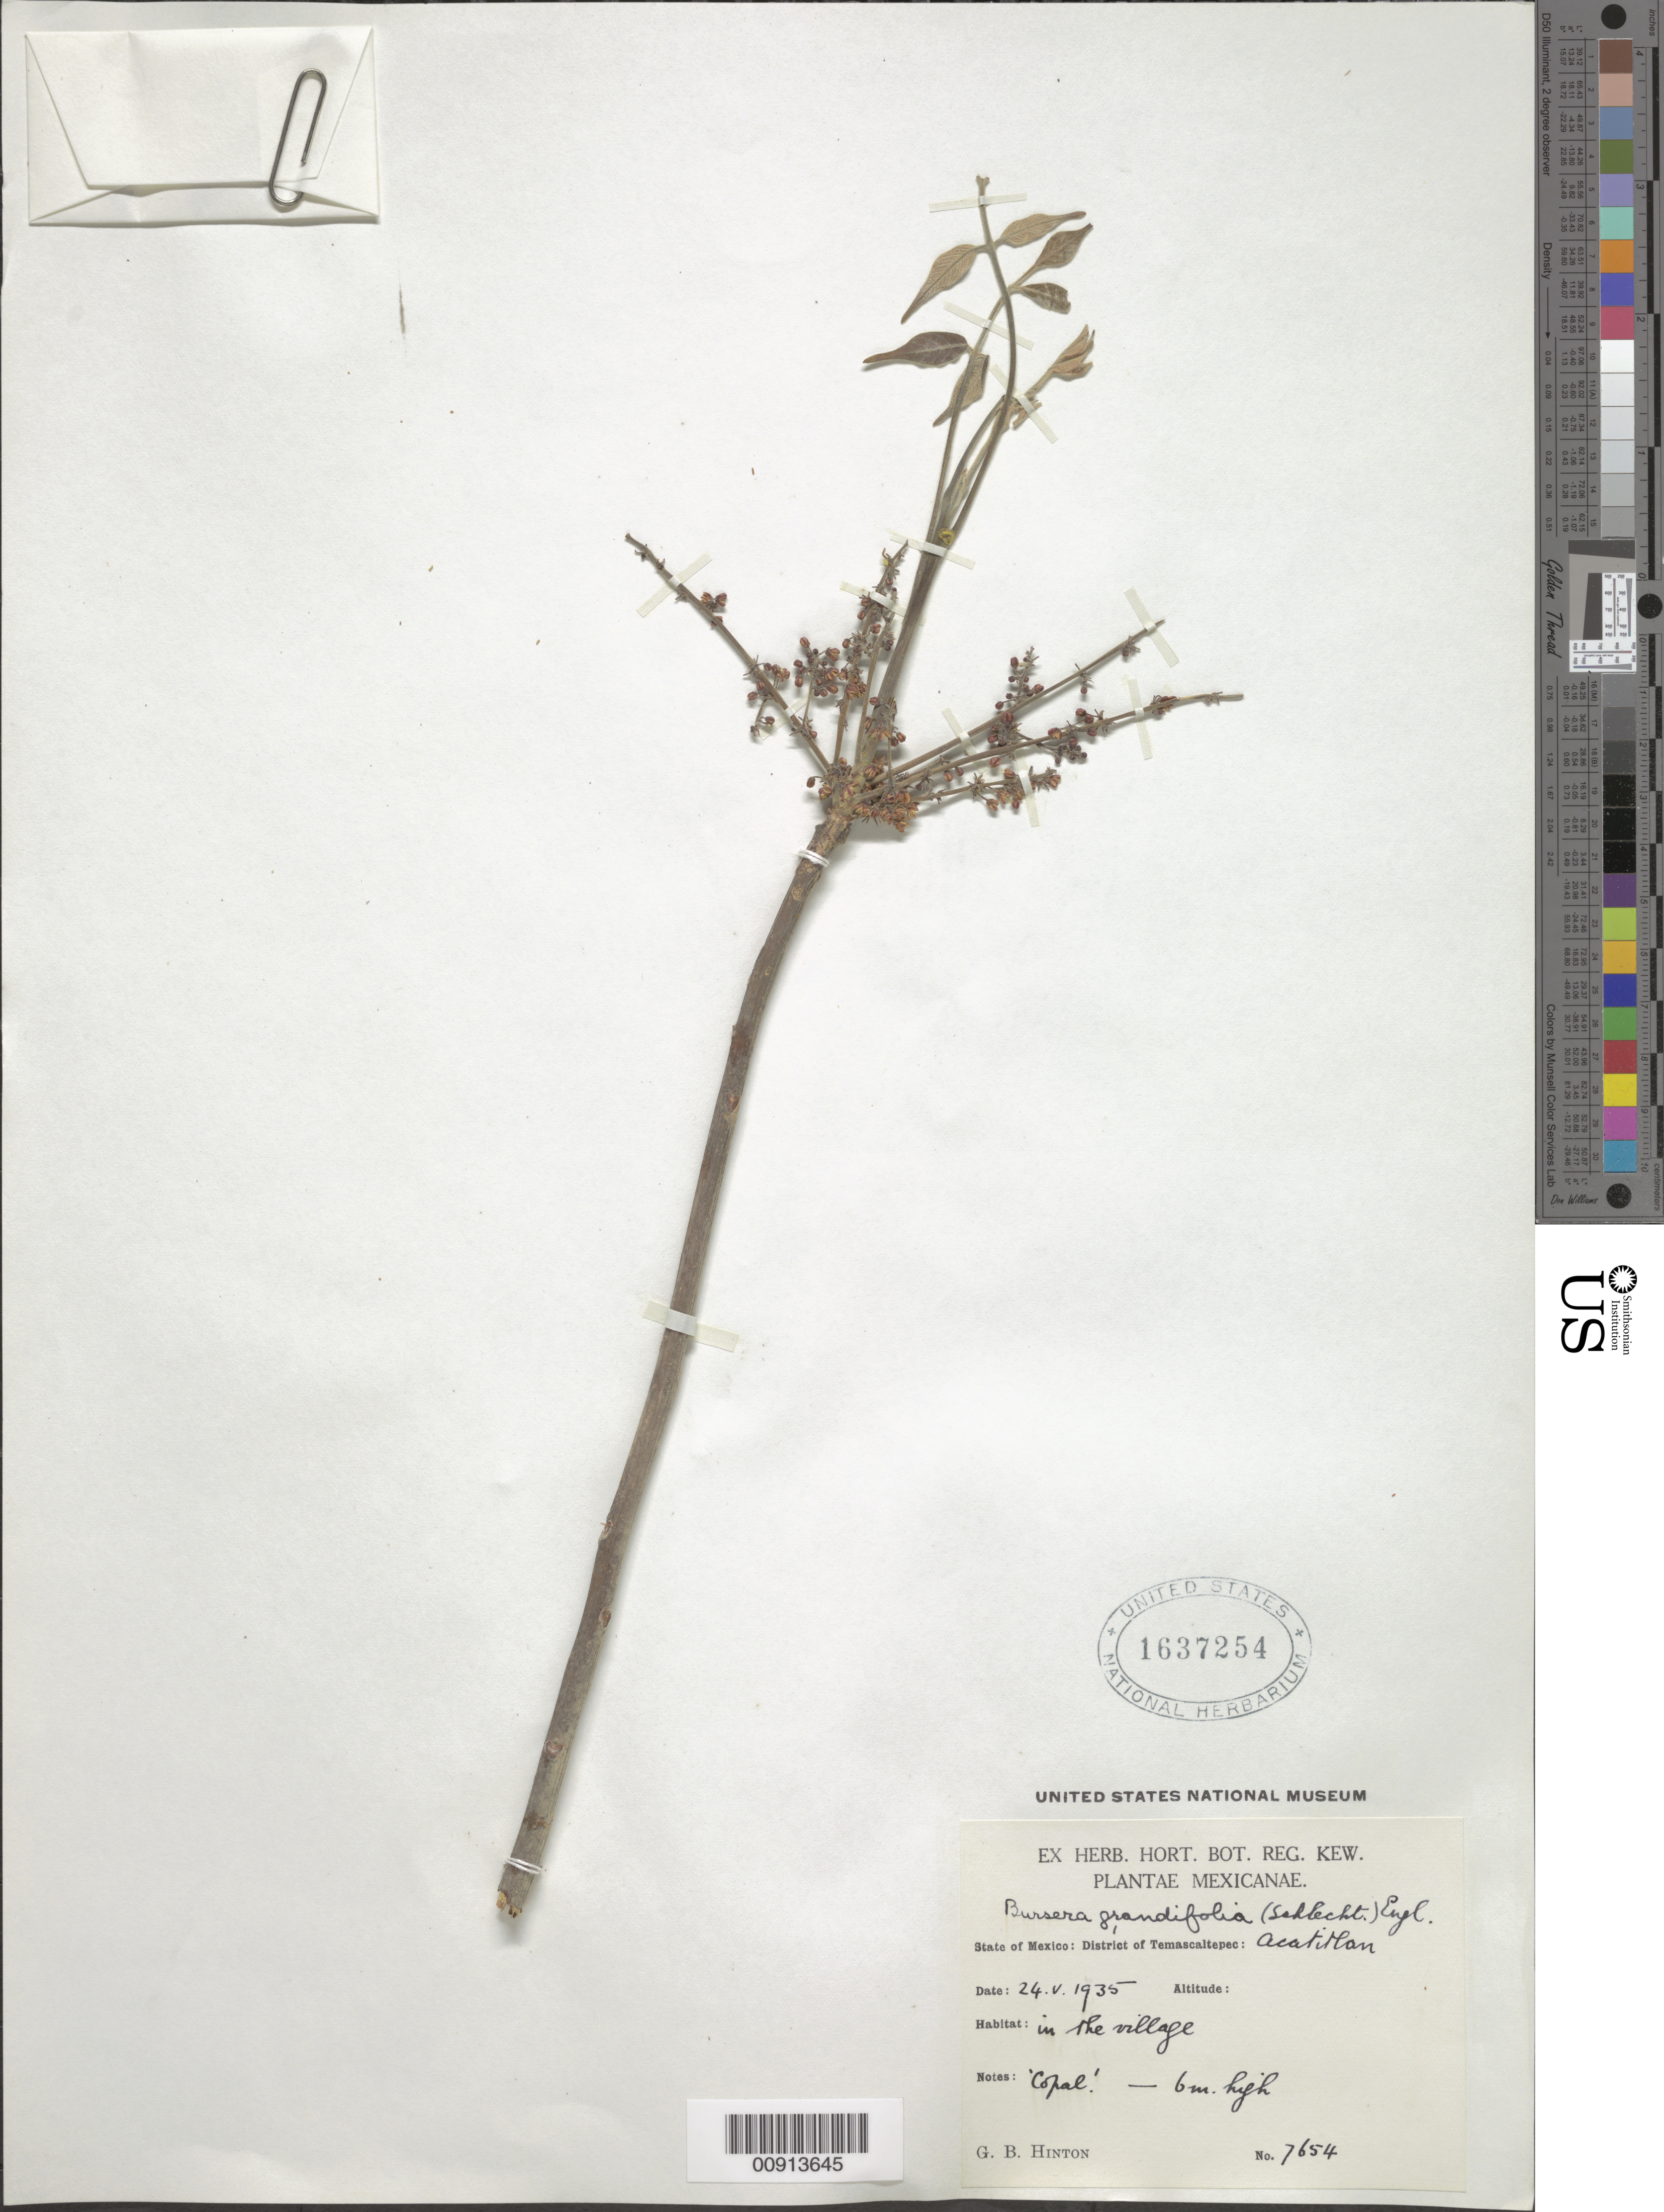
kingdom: Plantae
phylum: Tracheophyta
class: Magnoliopsida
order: Sapindales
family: Burseraceae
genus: Bursera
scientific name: Bursera grandifolia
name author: (Schltdl.) Engl.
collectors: G. B. Hinton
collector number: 7654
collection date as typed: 24 May 1935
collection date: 1935-05-24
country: Mexico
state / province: México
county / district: Temascaltepec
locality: State of Mexico: District Temascaltepec: Acatitlán.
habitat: In the village.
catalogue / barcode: US 1637254